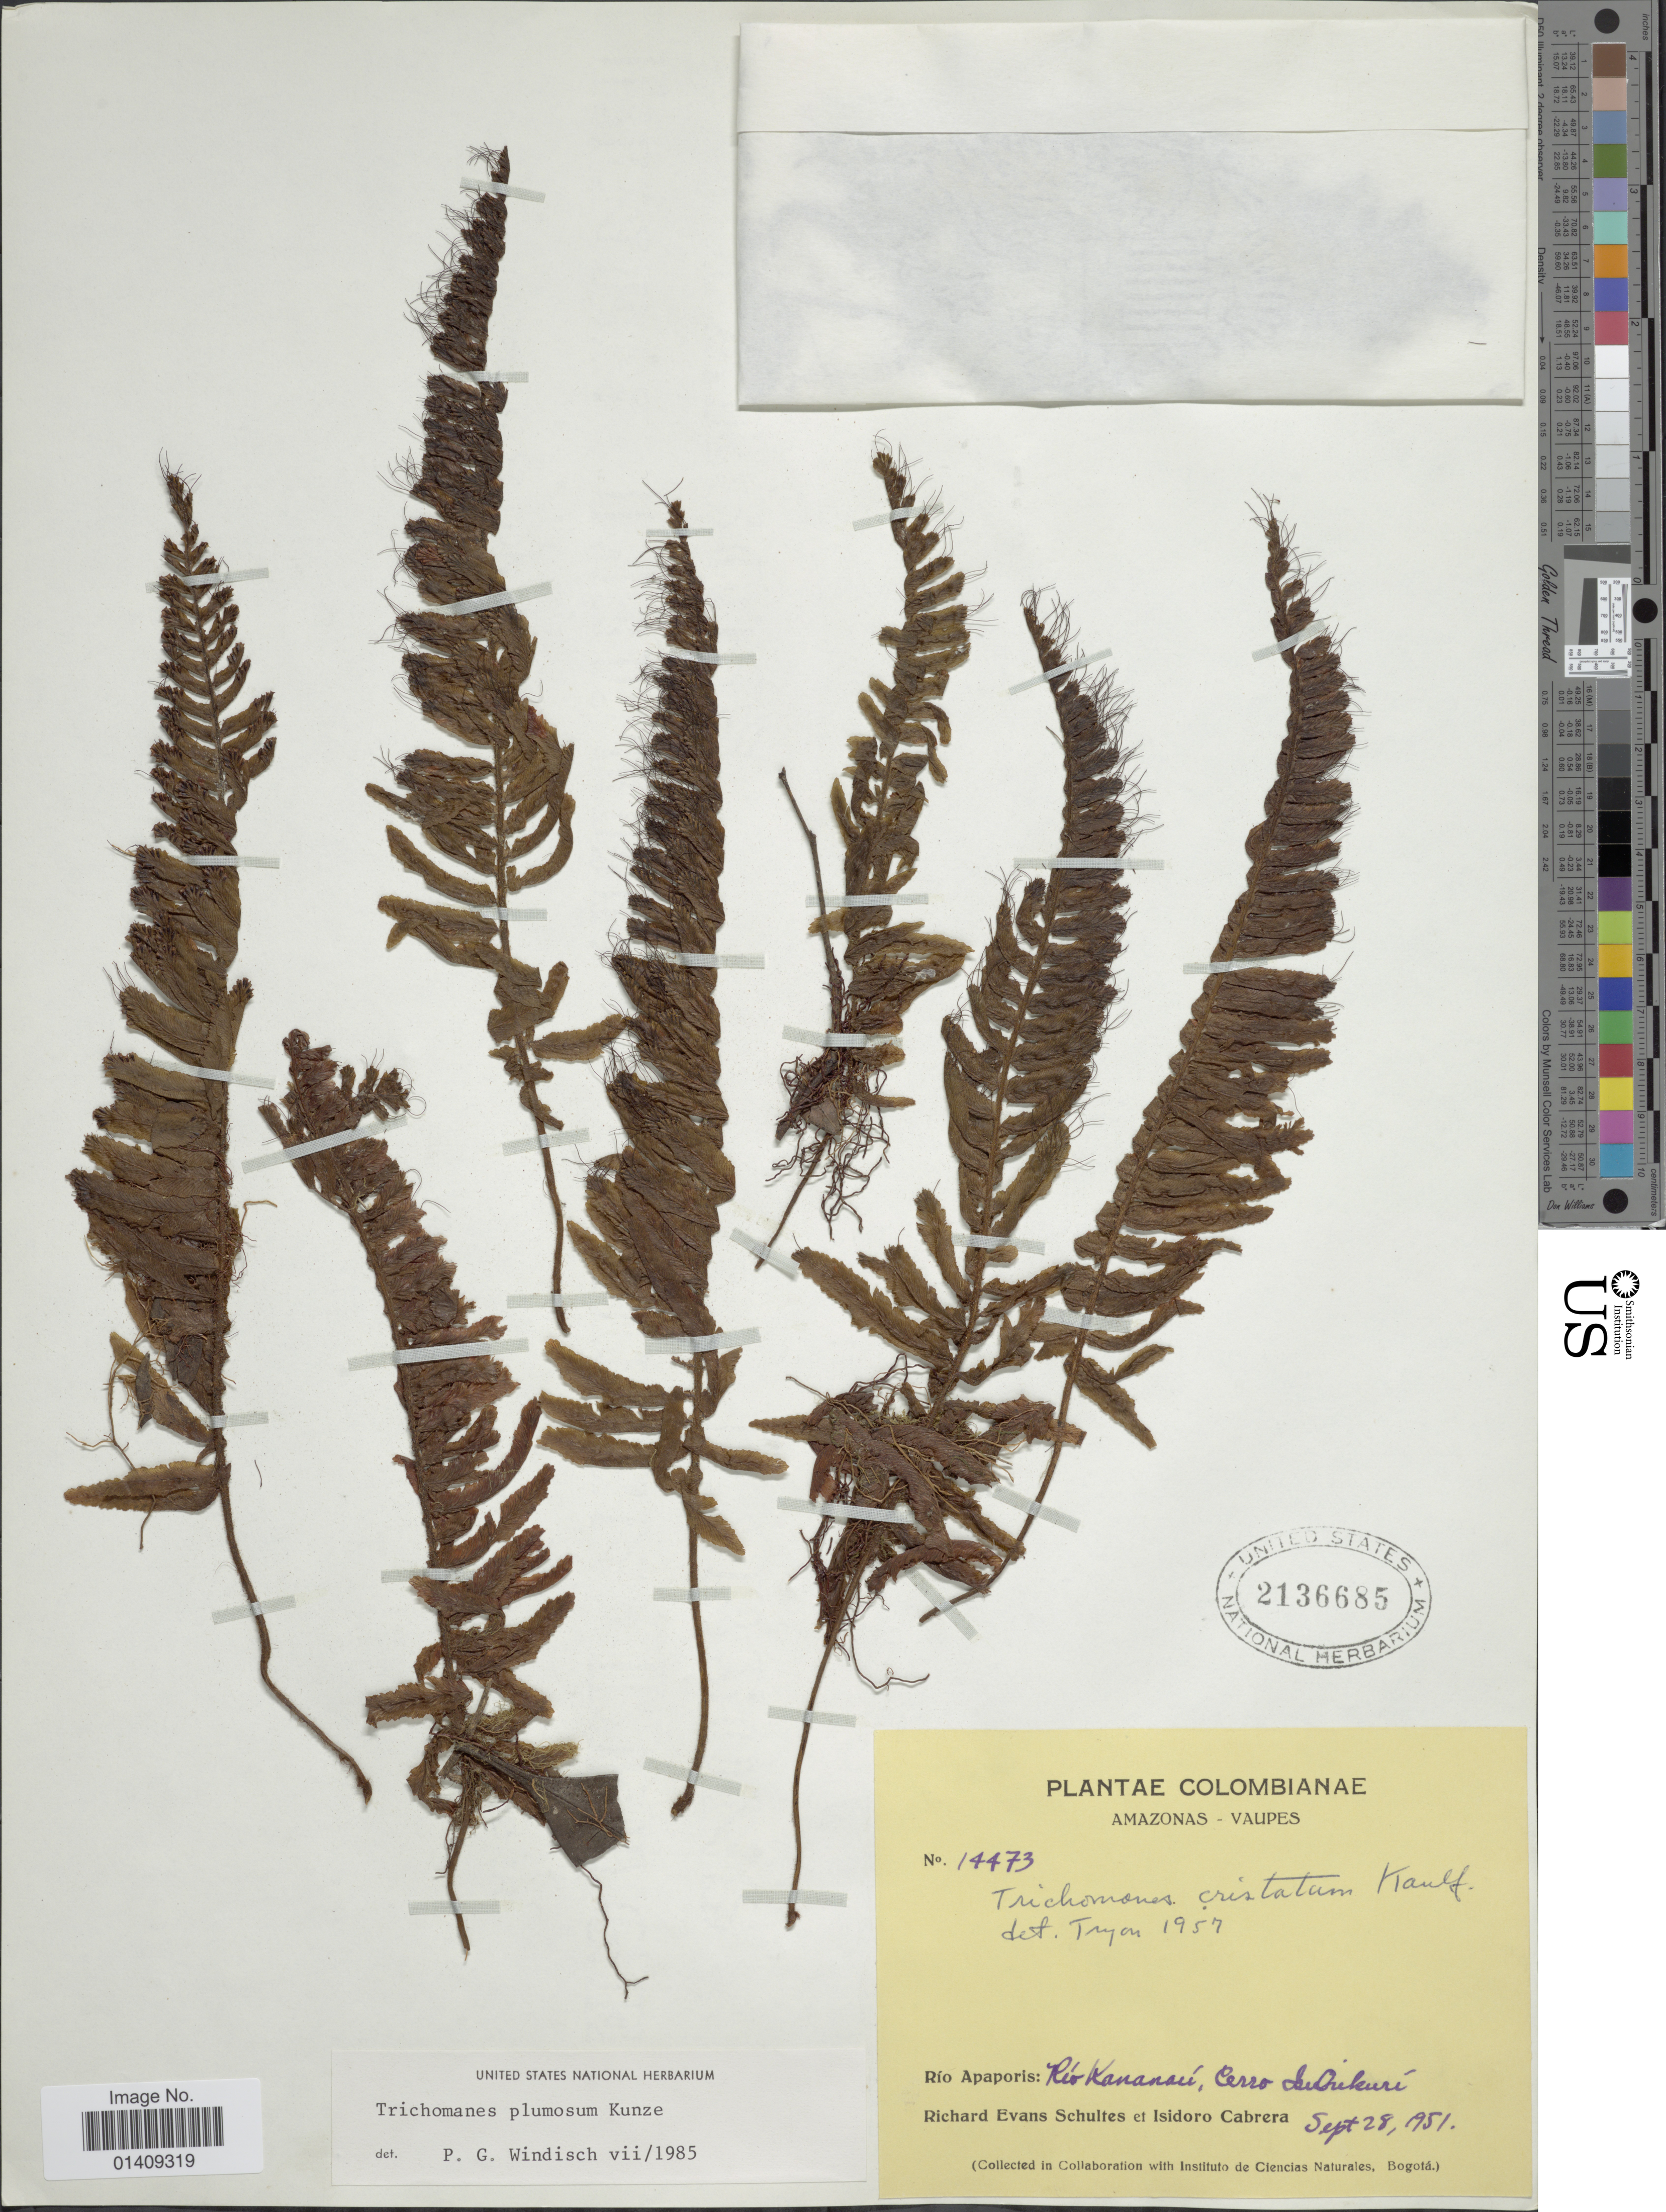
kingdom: Plantae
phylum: Tracheophyta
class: Polypodiopsida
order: Hymenophyllales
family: Hymenophyllaceae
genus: Trichomanes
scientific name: Trichomanes plumosum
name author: Kunze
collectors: R. E. Schultes & I. Cabrera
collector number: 14473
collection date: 1951-09-28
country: Colombia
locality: Amazonas-Vaupes Rio Apaporis: Rio Kananau, Cerro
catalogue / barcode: US 2136685